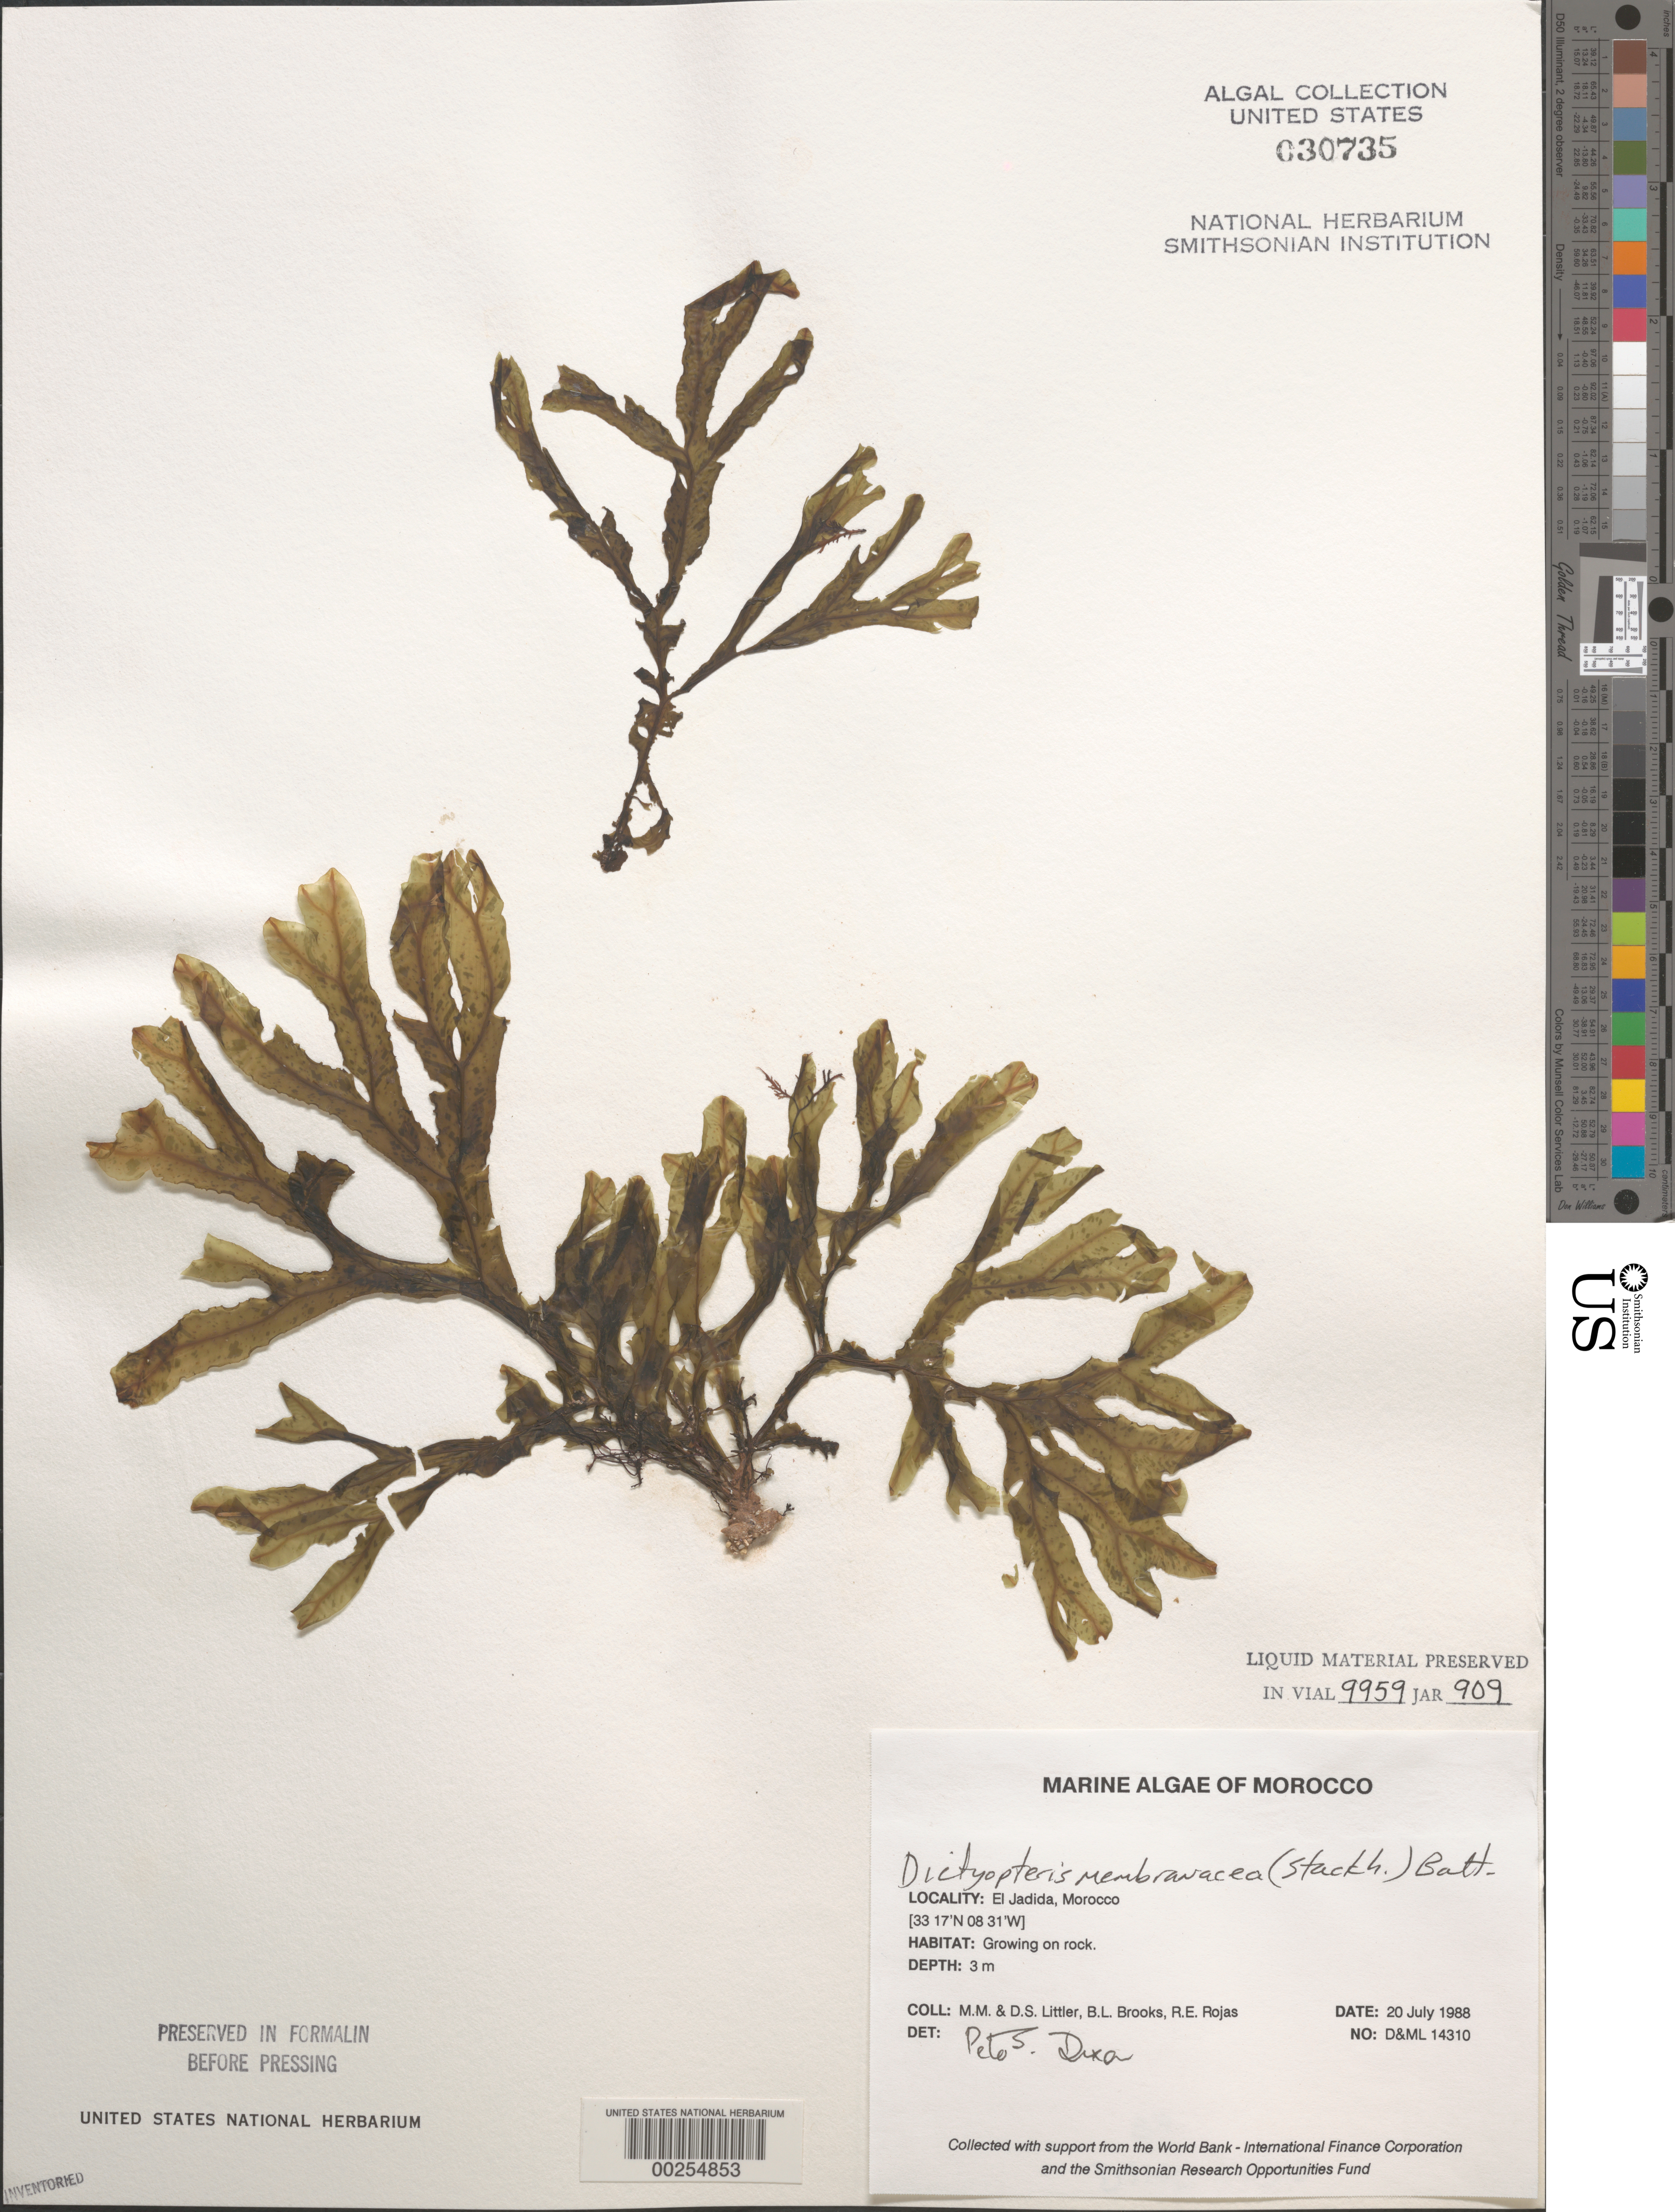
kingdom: Chromista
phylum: Ochrophyta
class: Phaeophyceae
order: Dictyotales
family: Dictyotaceae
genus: Dictyopteris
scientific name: Dictyopteris polypodioides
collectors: M. M. Littler, D. S. Littler, B. Brooks & R. Rojas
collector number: D&ML 14310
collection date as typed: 20 Jul 1988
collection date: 1988-07-20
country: Morocco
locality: El Jadida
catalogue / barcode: US 30735